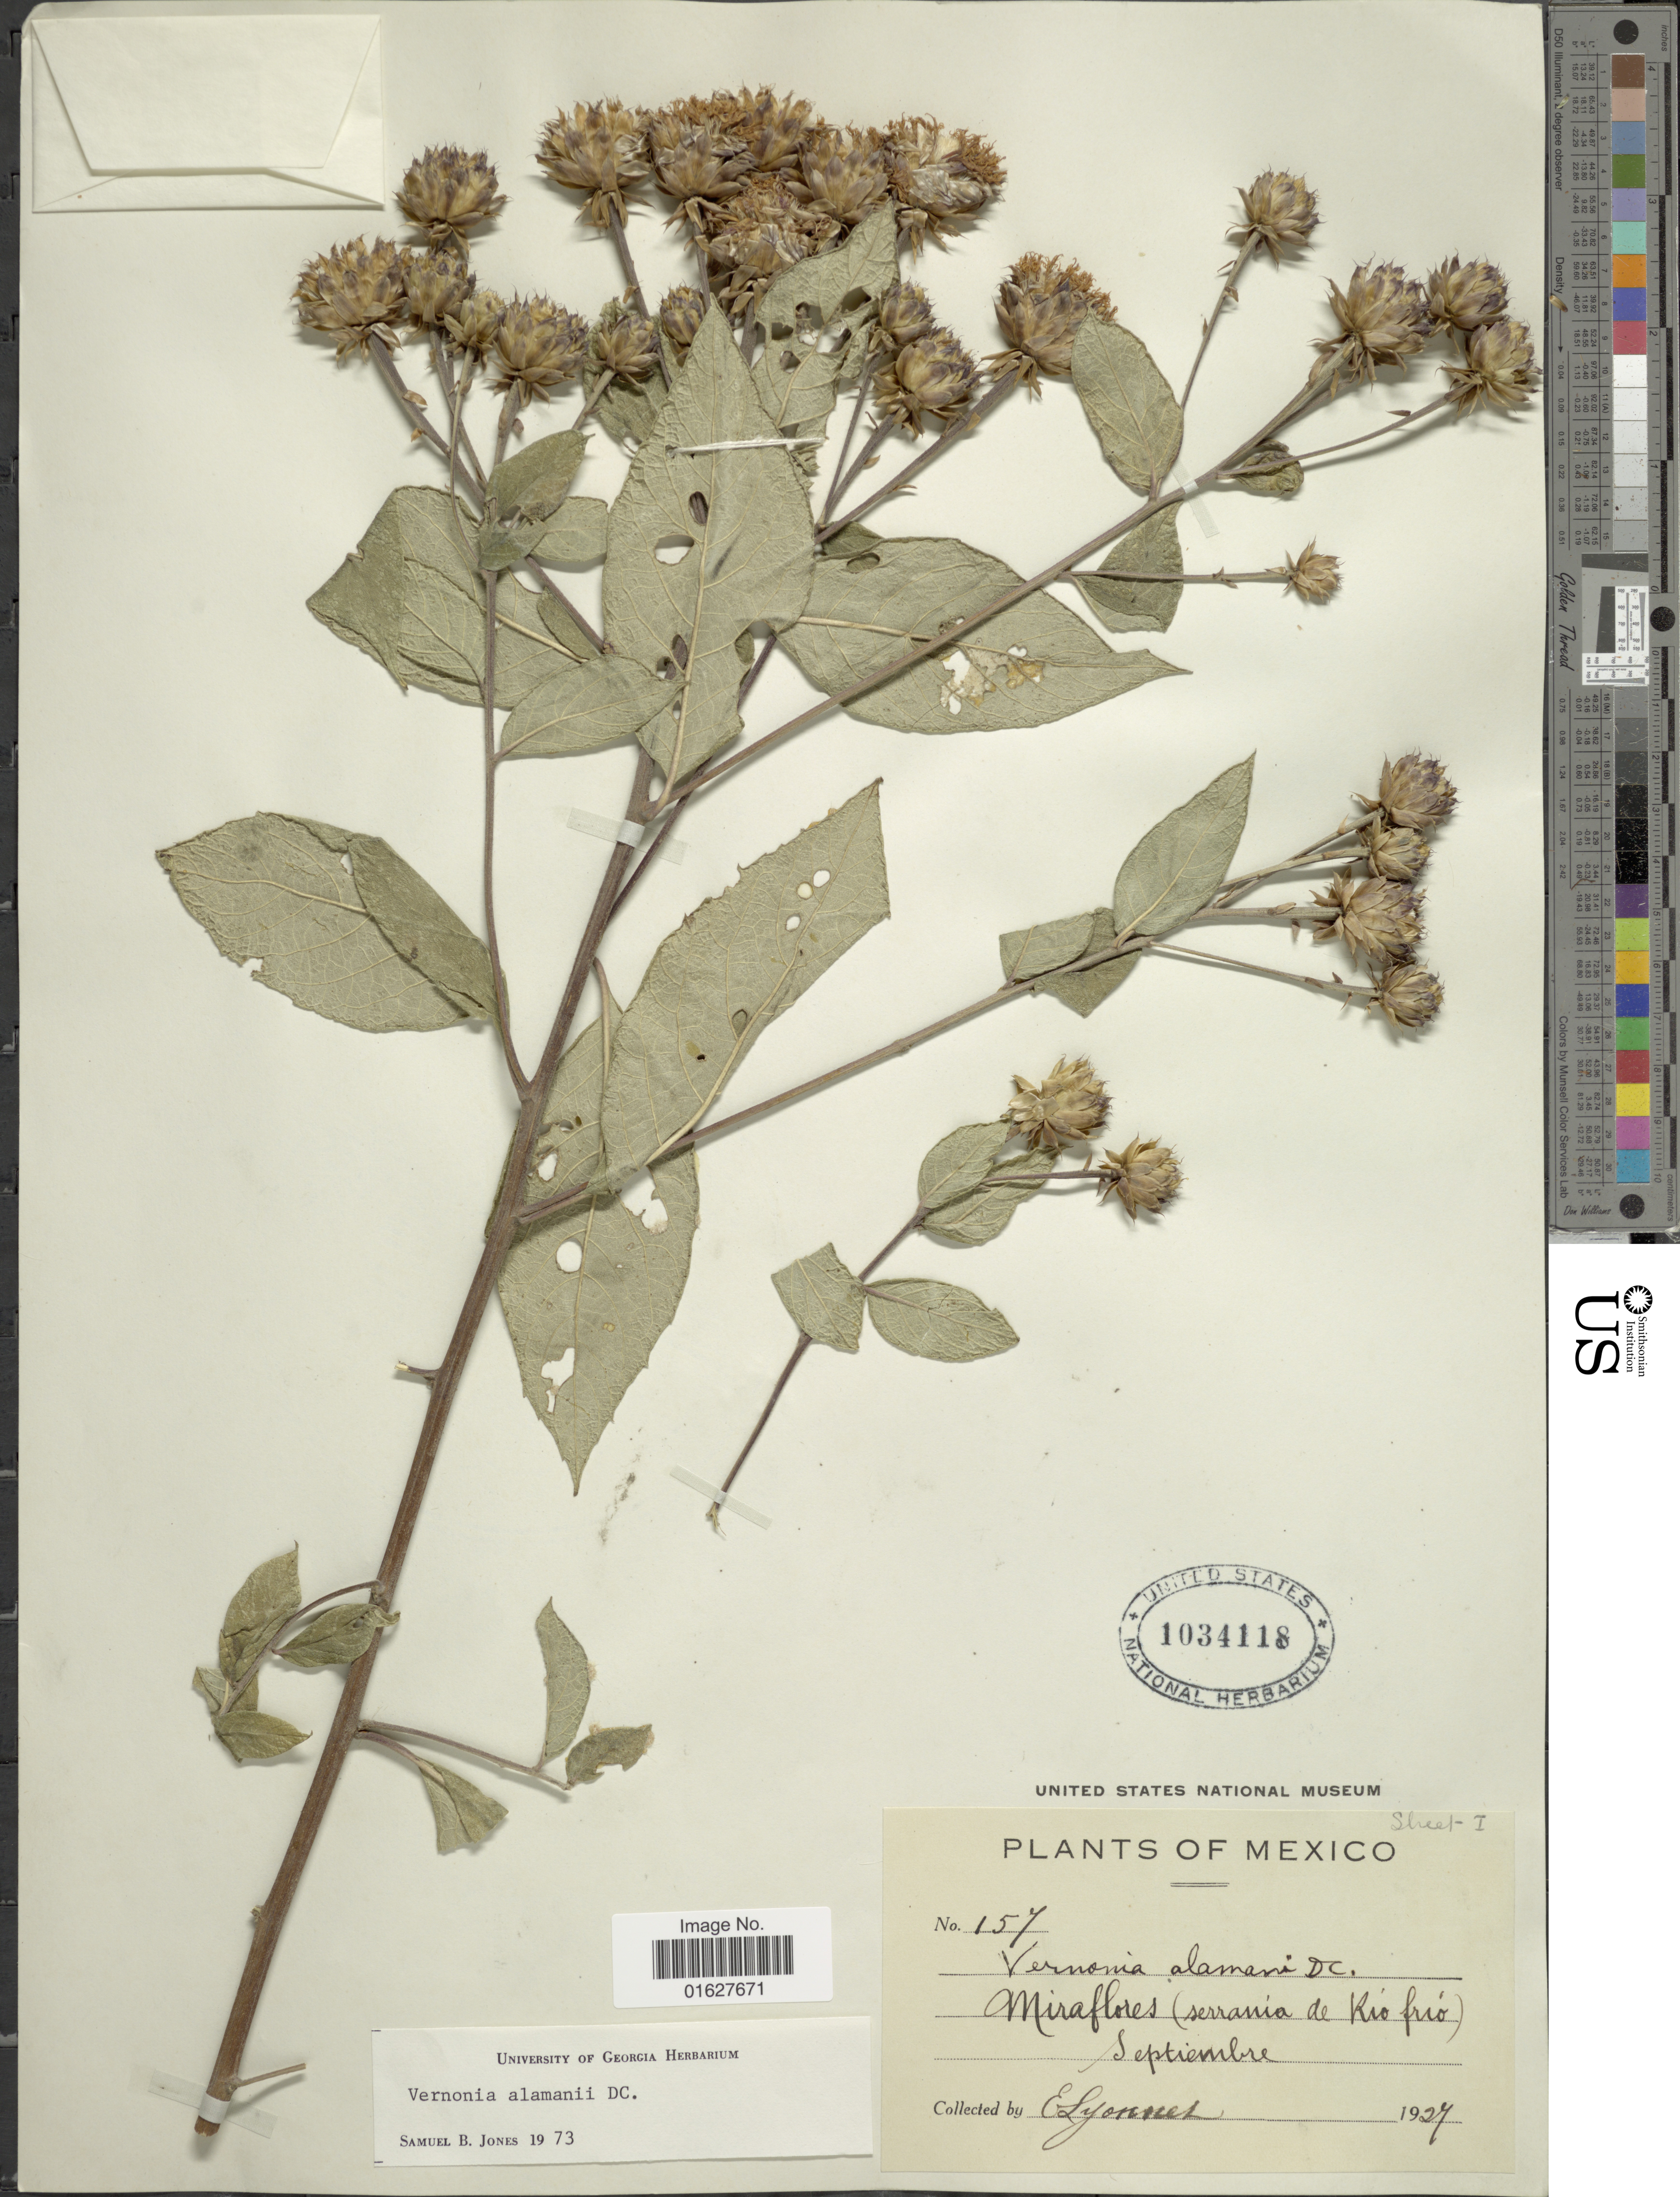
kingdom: Plantae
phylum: Tracheophyta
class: Magnoliopsida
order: Asterales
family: Asteraceae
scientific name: Vickianthus alamanii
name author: (DC.) H. Rob.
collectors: E. Lyonnet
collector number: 157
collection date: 1927-09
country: Mexico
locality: México. Miraflores (serrania de Rio frio)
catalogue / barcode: US 1034118